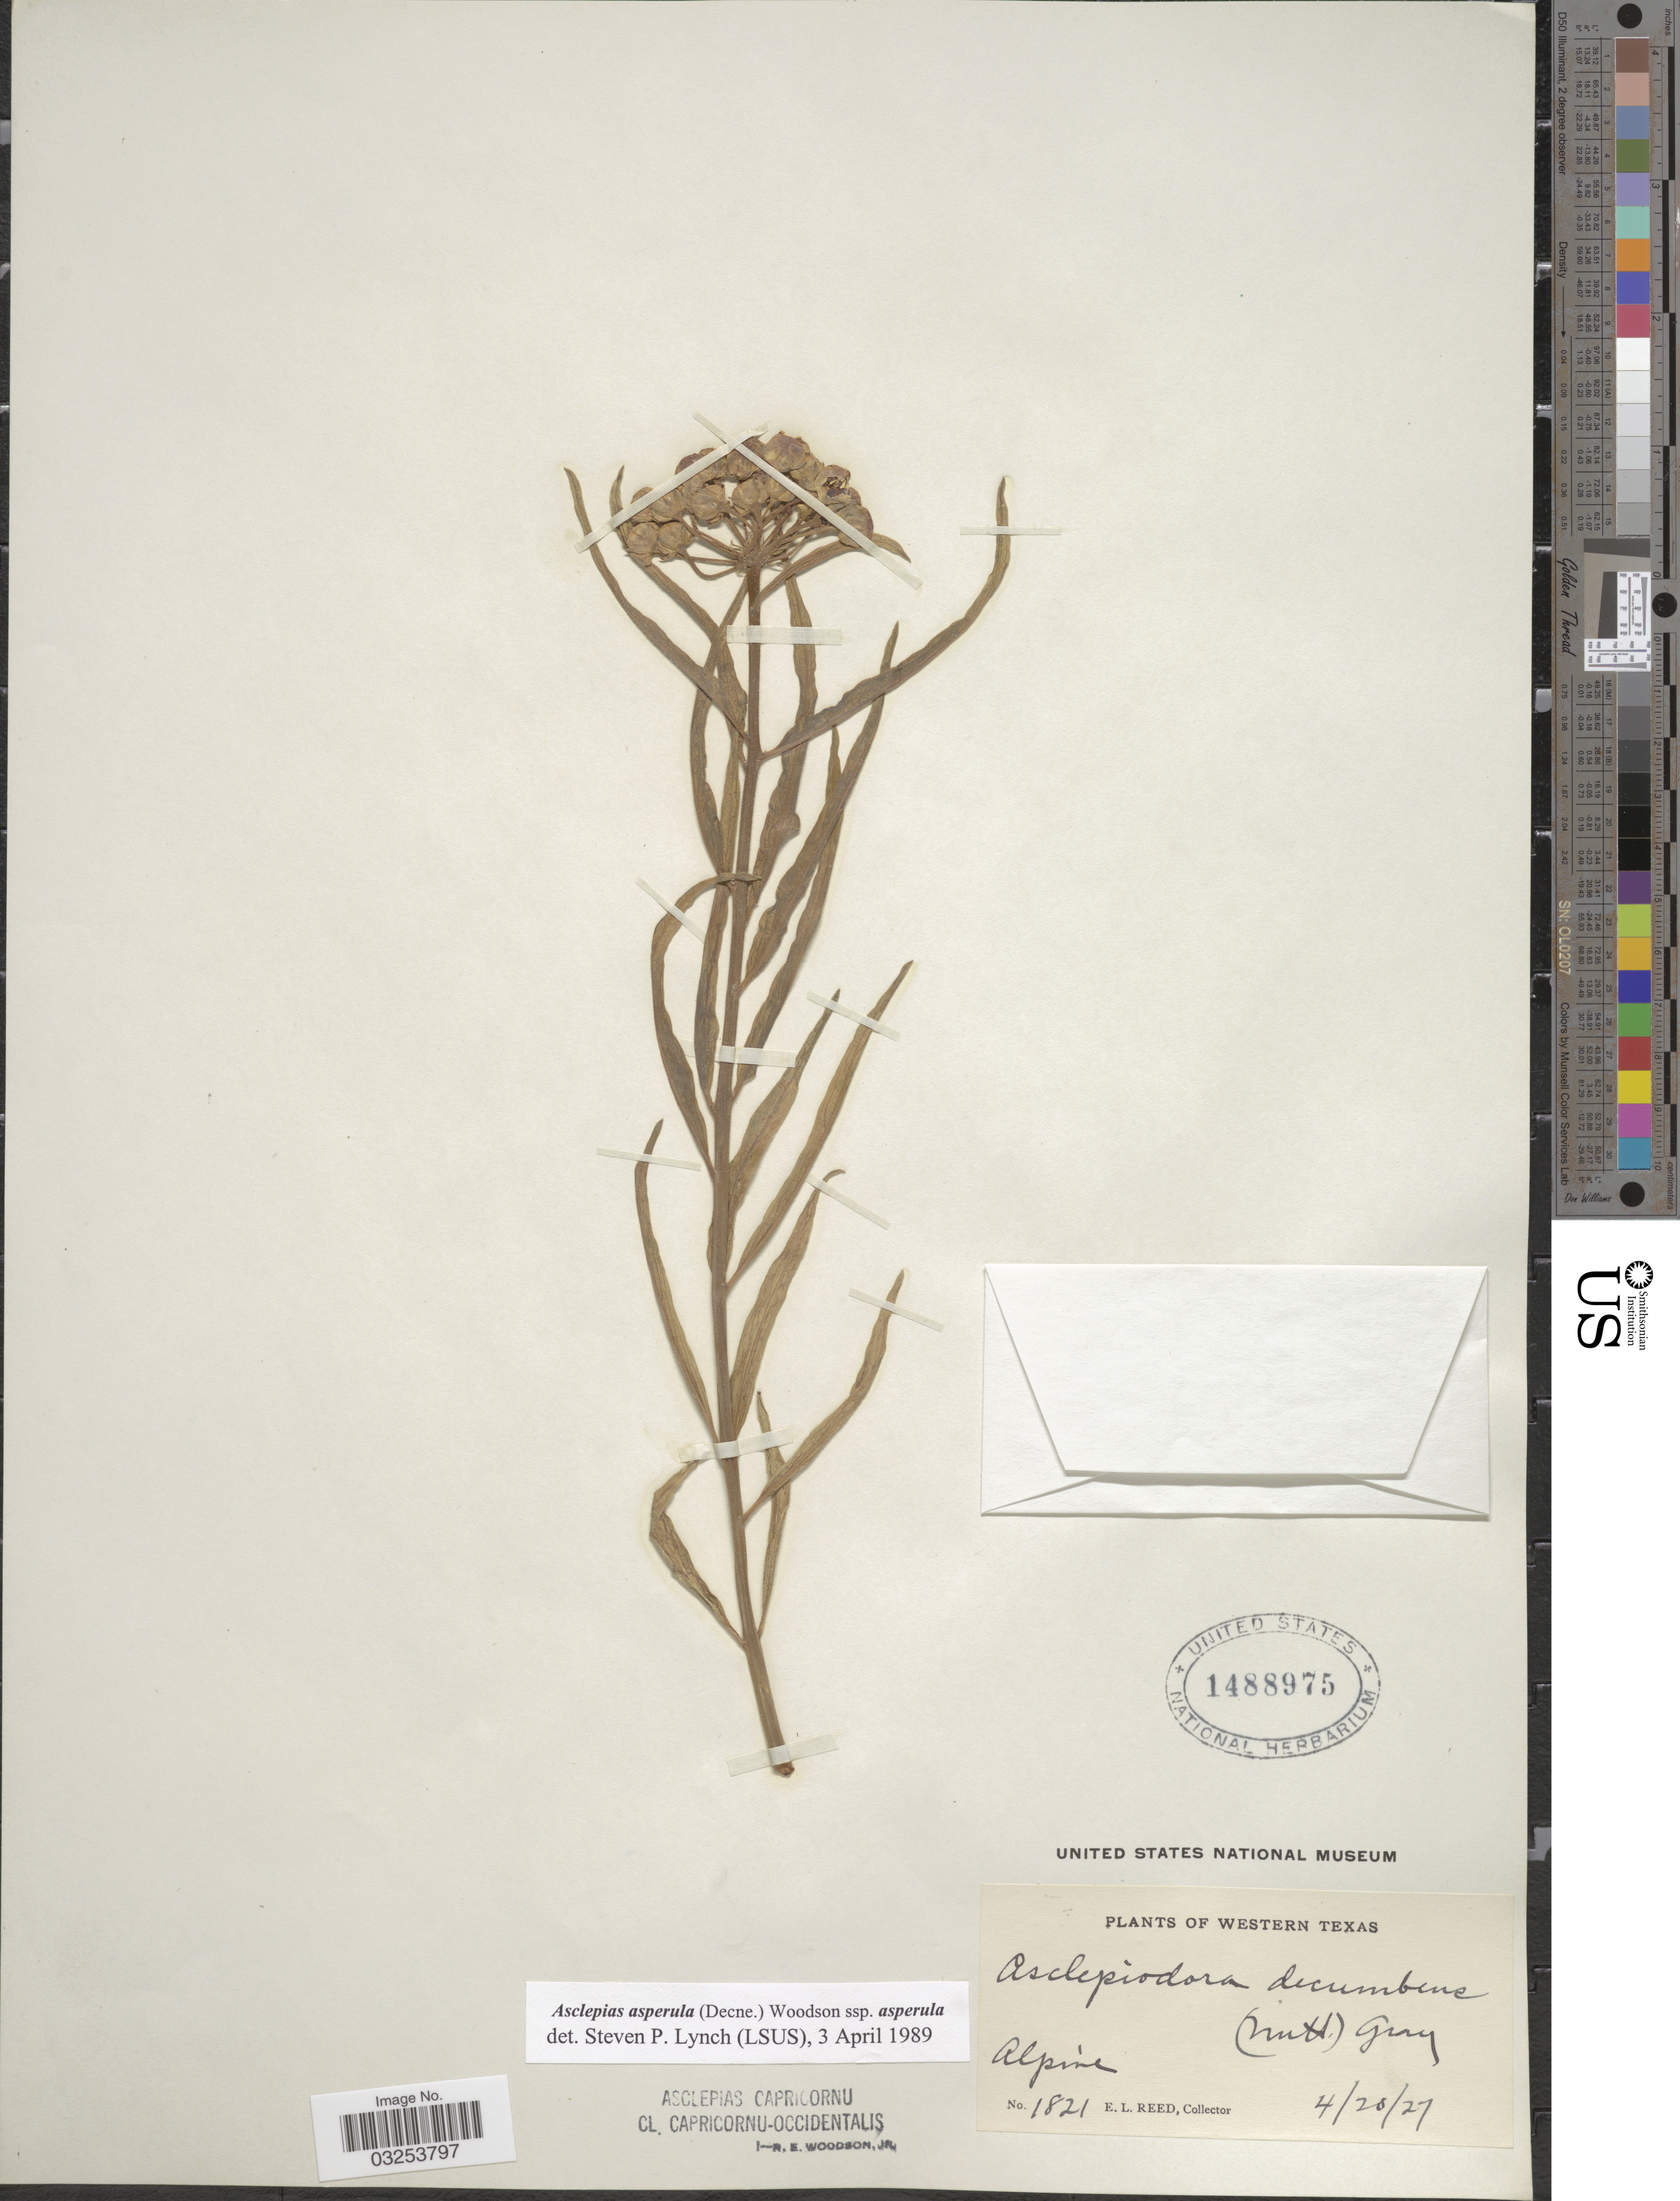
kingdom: Plantae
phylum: Tracheophyta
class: Magnoliopsida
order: Gentianales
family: Apocynaceae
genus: Asclepias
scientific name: Asclepias asperula subsp. asperula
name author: (Decne.) Woodson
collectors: E. Reed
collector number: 1821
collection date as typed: Transcribed d/m/y: 20/4/27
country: United States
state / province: Texas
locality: Western Texas. Alpine.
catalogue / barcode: US 1488975